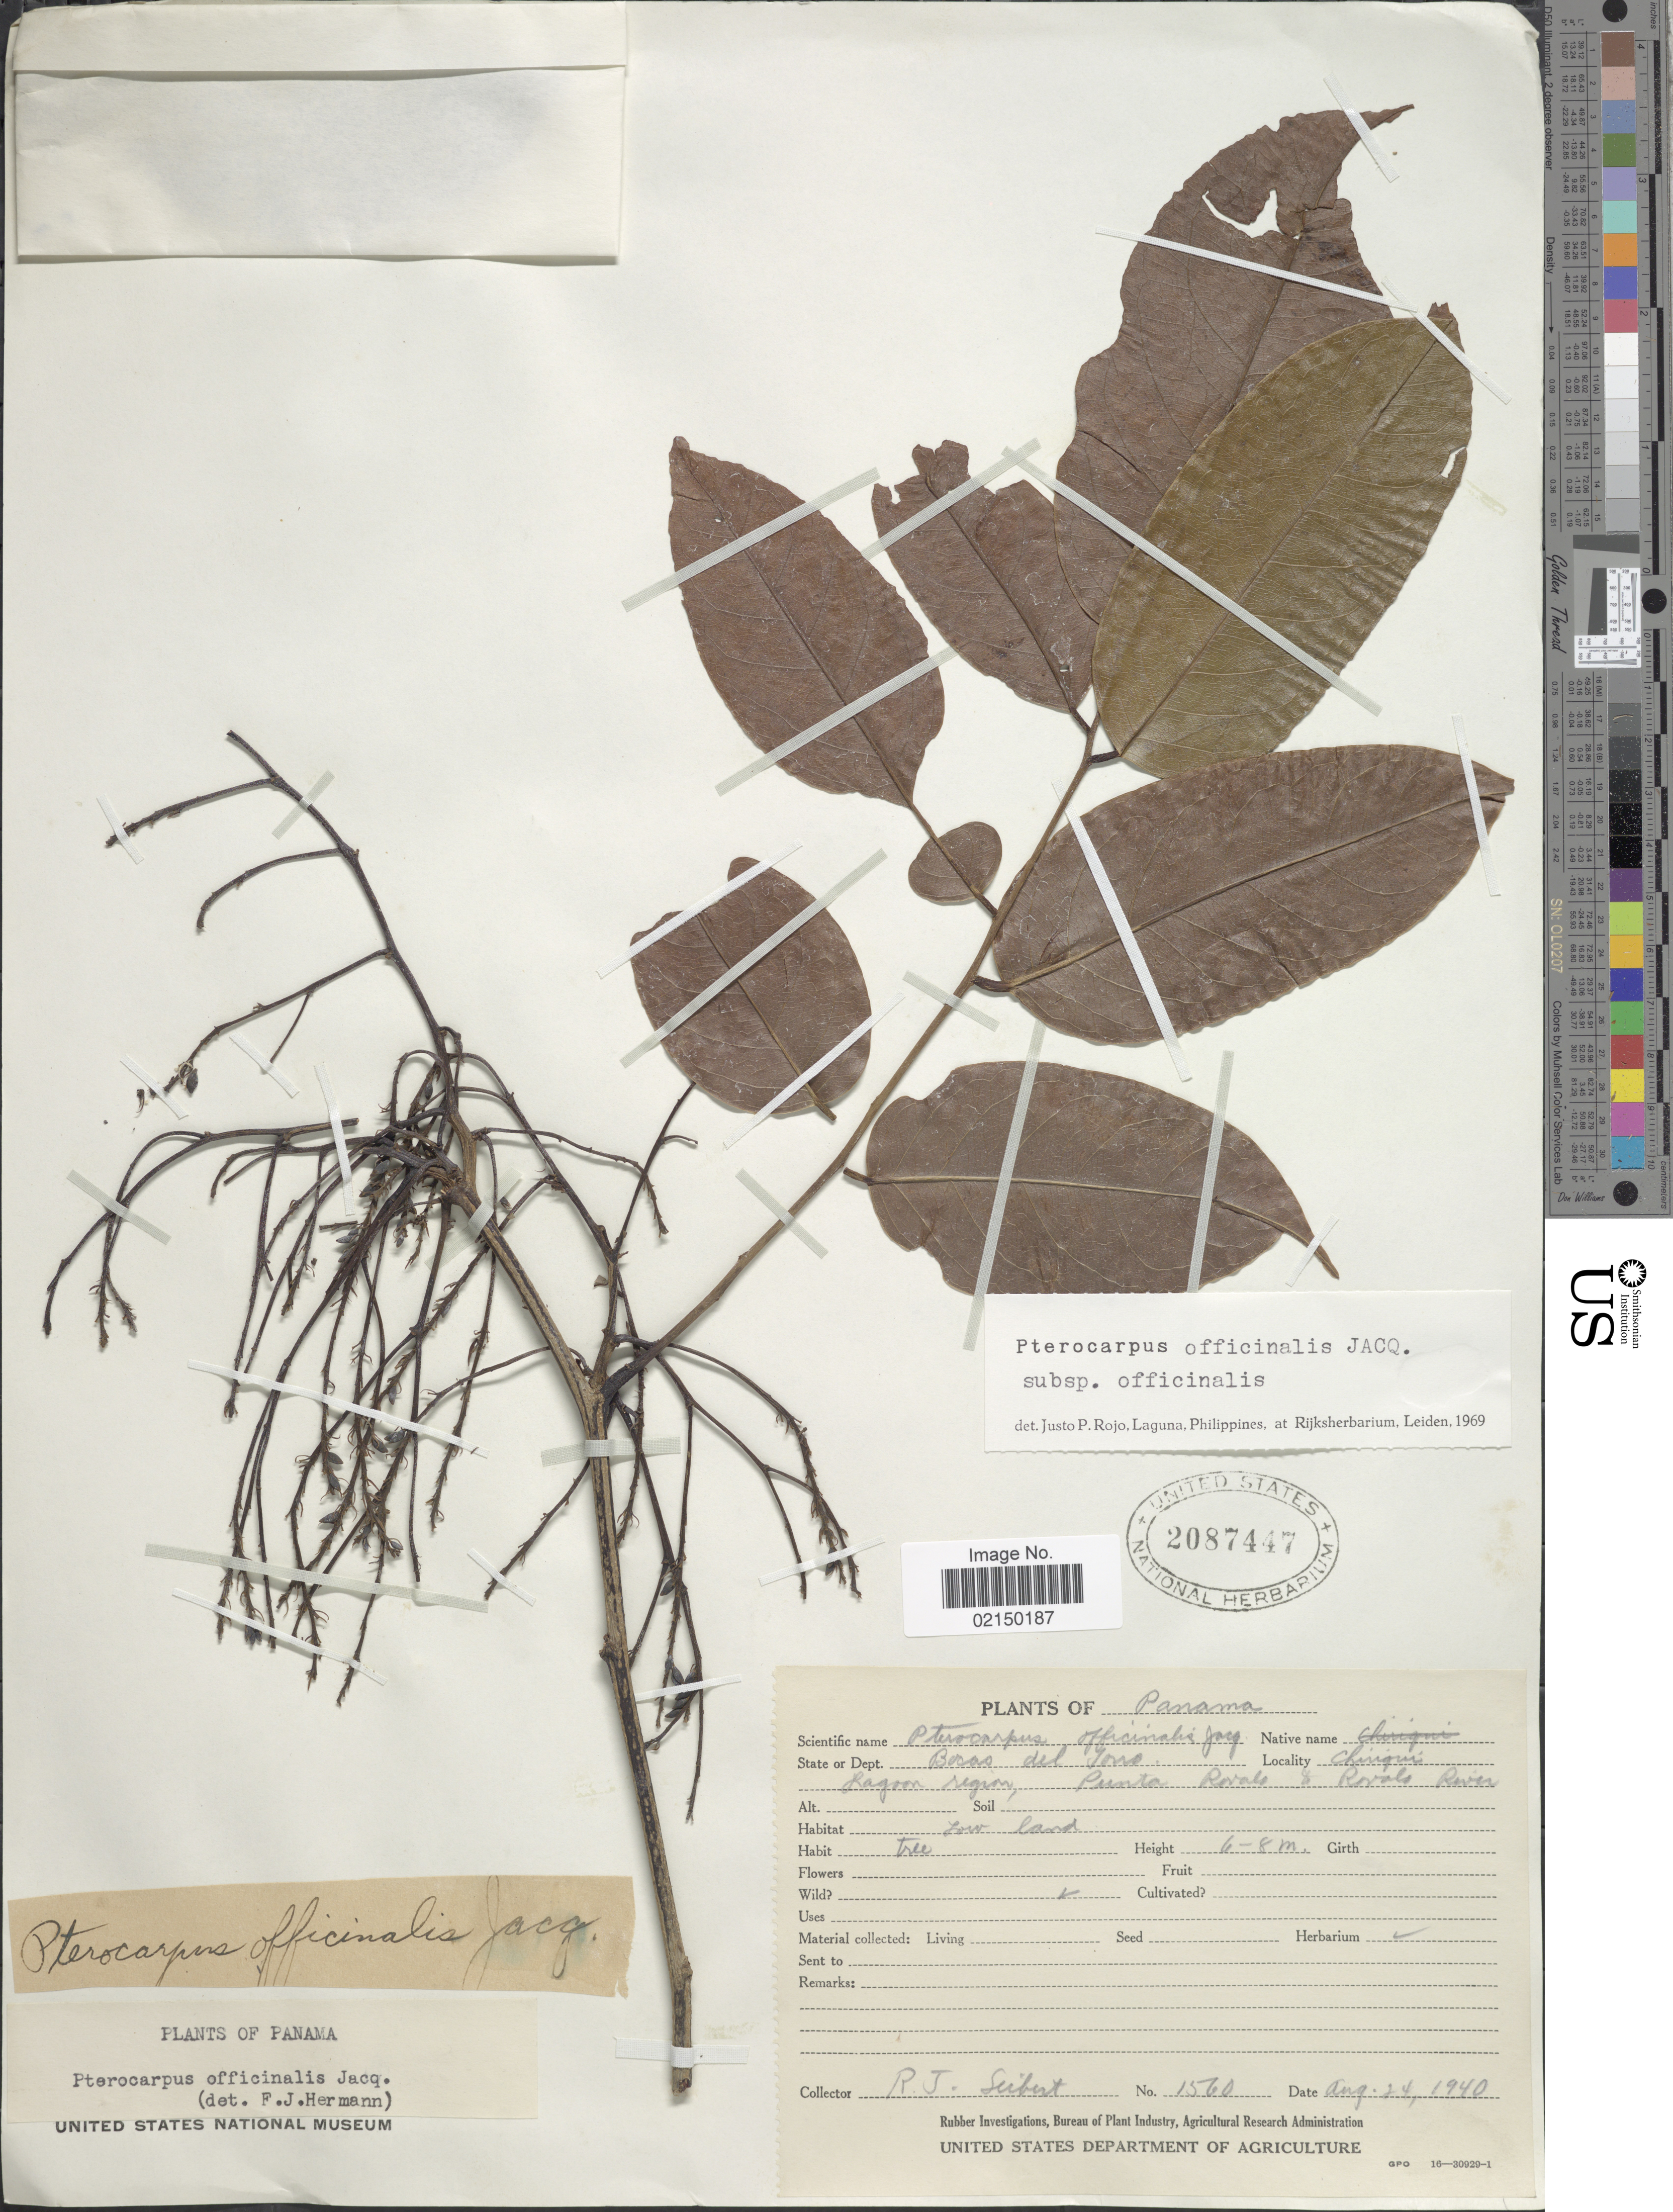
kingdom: Plantae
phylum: Tracheophyta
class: Magnoliopsida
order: Fabales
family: Fabaceae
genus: Pterocarpus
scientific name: Pterocarpus officinalis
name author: Jacq.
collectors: R. J. Seibert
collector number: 1560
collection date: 1940-08-24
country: Panama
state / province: Bocas del Toro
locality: Chiriqui, Lagoon region, Punta Rovalo & Rovalo River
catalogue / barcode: US 2087447